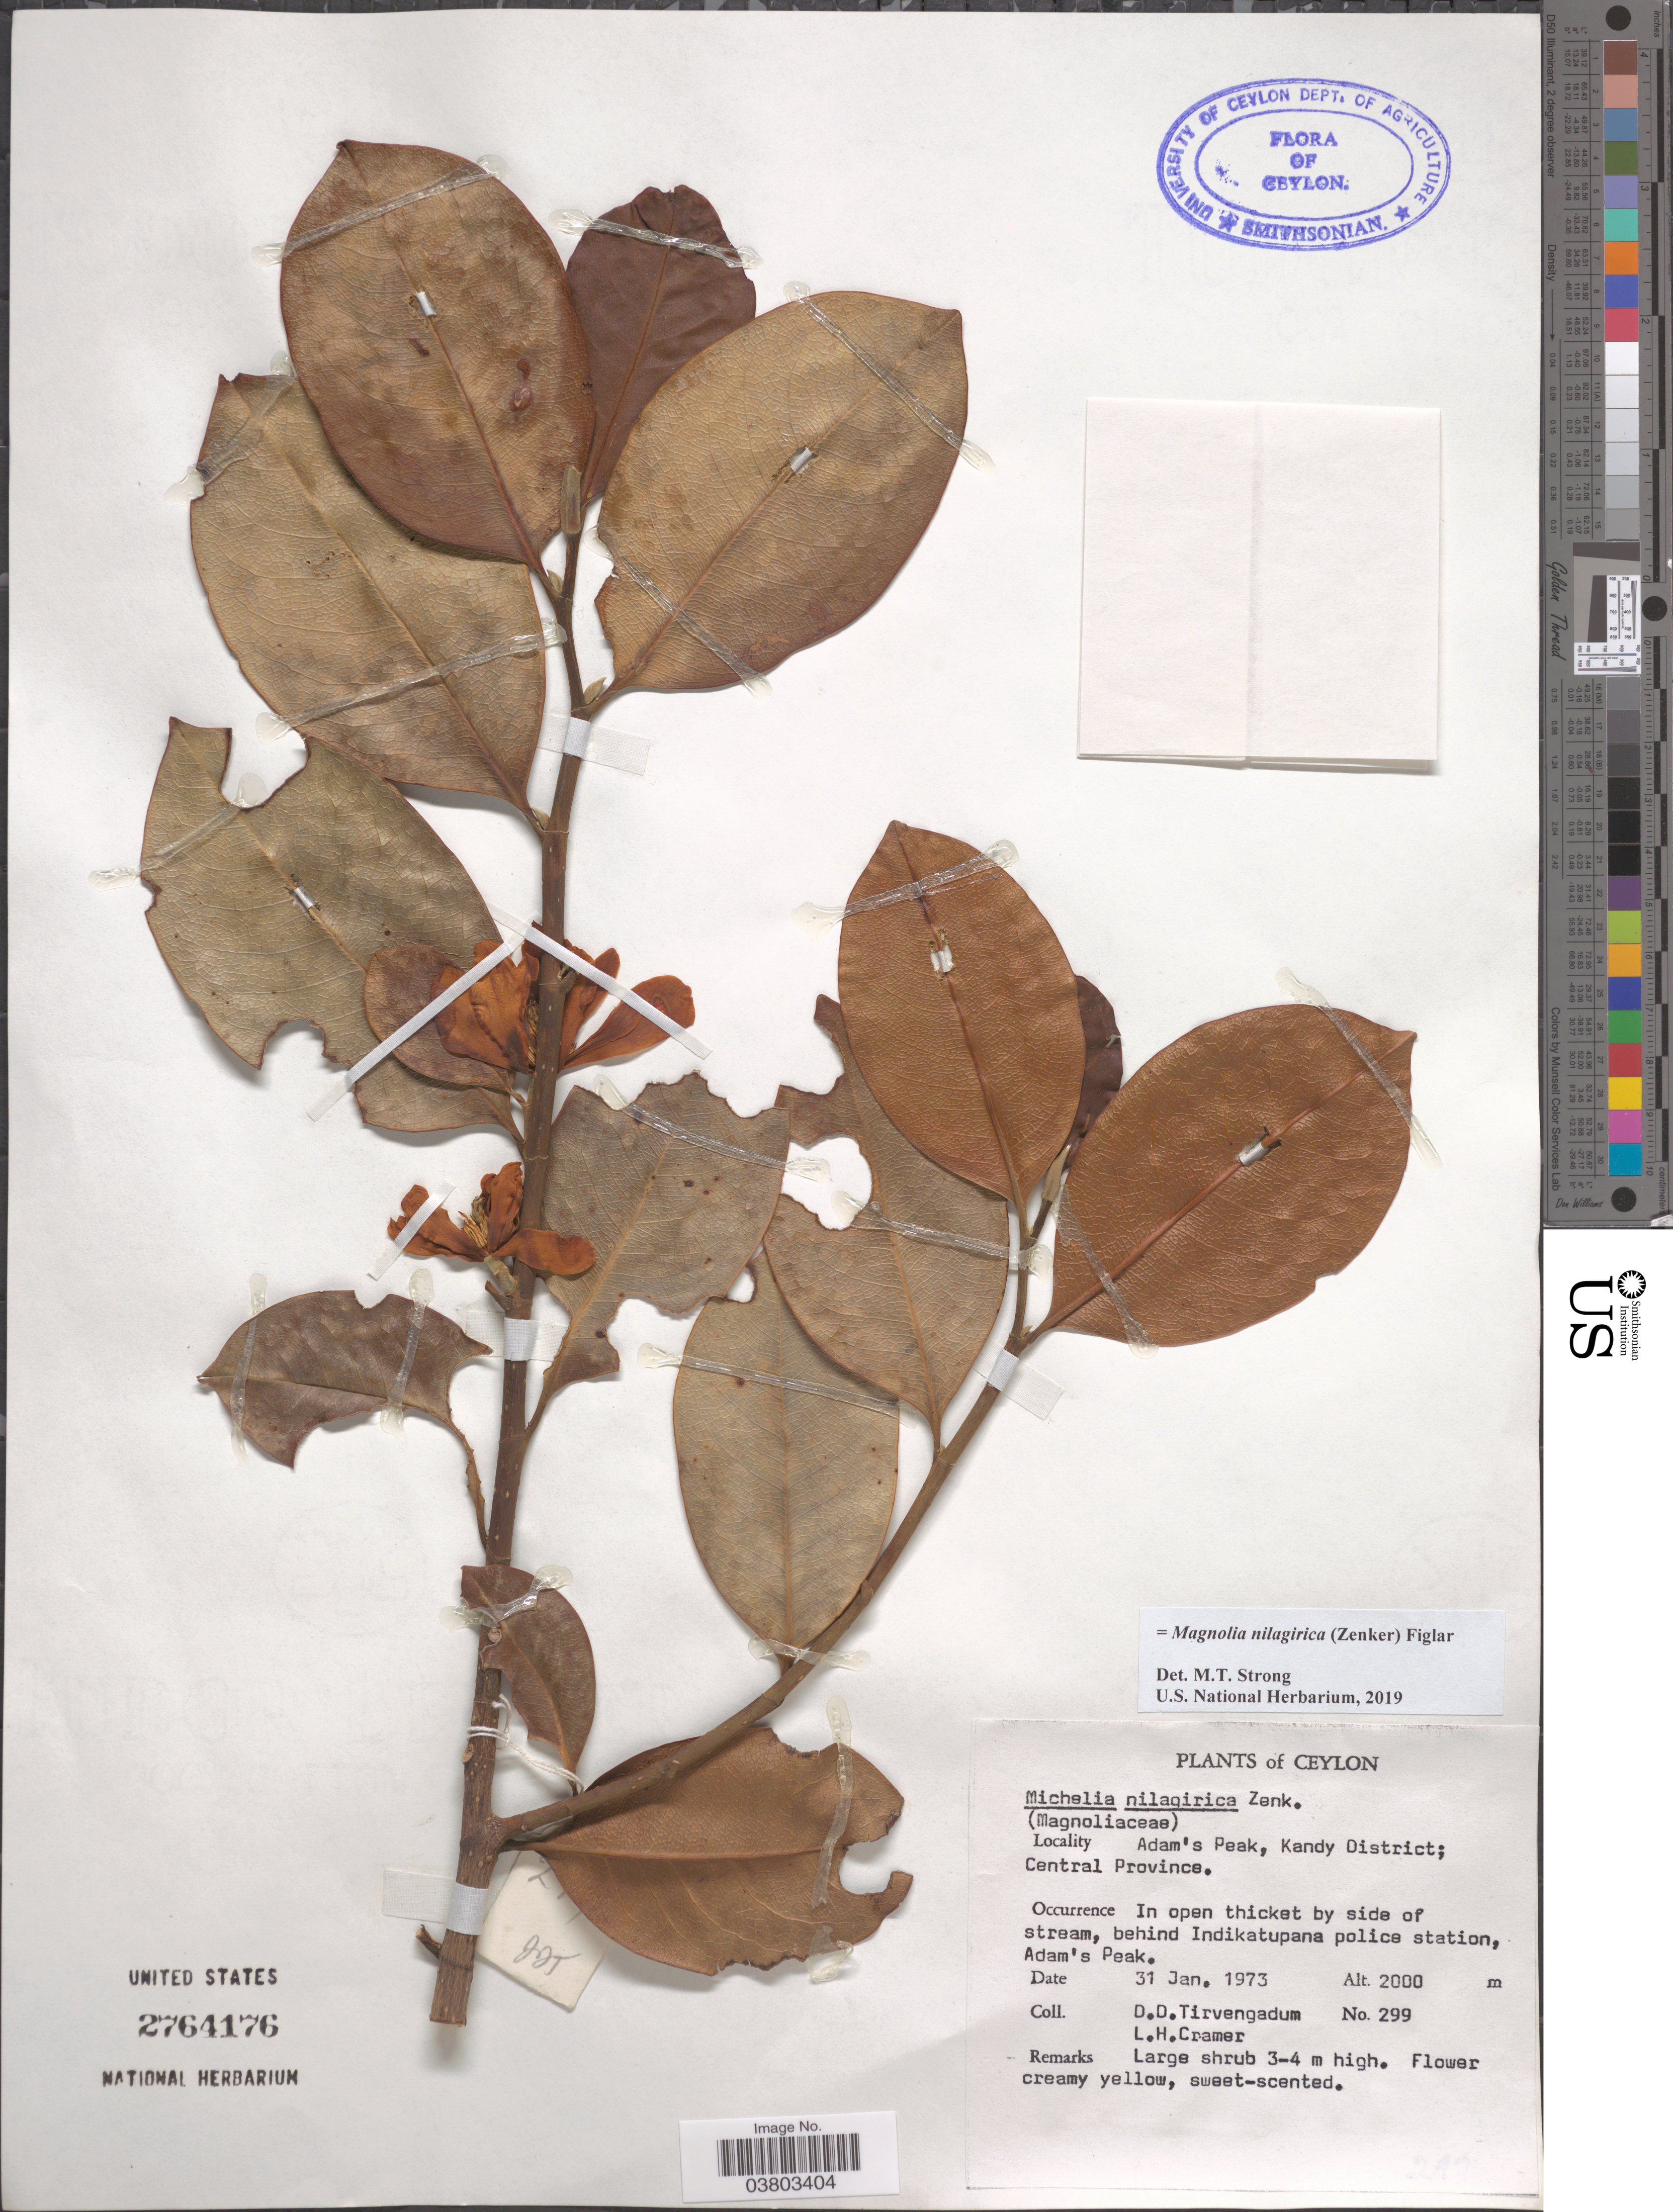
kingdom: Plantae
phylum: Tracheophyta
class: Magnoliopsida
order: Magnoliales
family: Magnoliaceae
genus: Magnolia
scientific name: Magnolia nilagirica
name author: (Zenker) Figlar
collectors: D. Tirvengadum & L. H. Cramer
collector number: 299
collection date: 1973-01-31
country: Sri Lanka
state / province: Central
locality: Ceylon. Adam's Peak, Kandy District. By side of stream, behind Indikatupana police station, Adam's Peak.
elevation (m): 2000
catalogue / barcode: US 2764176